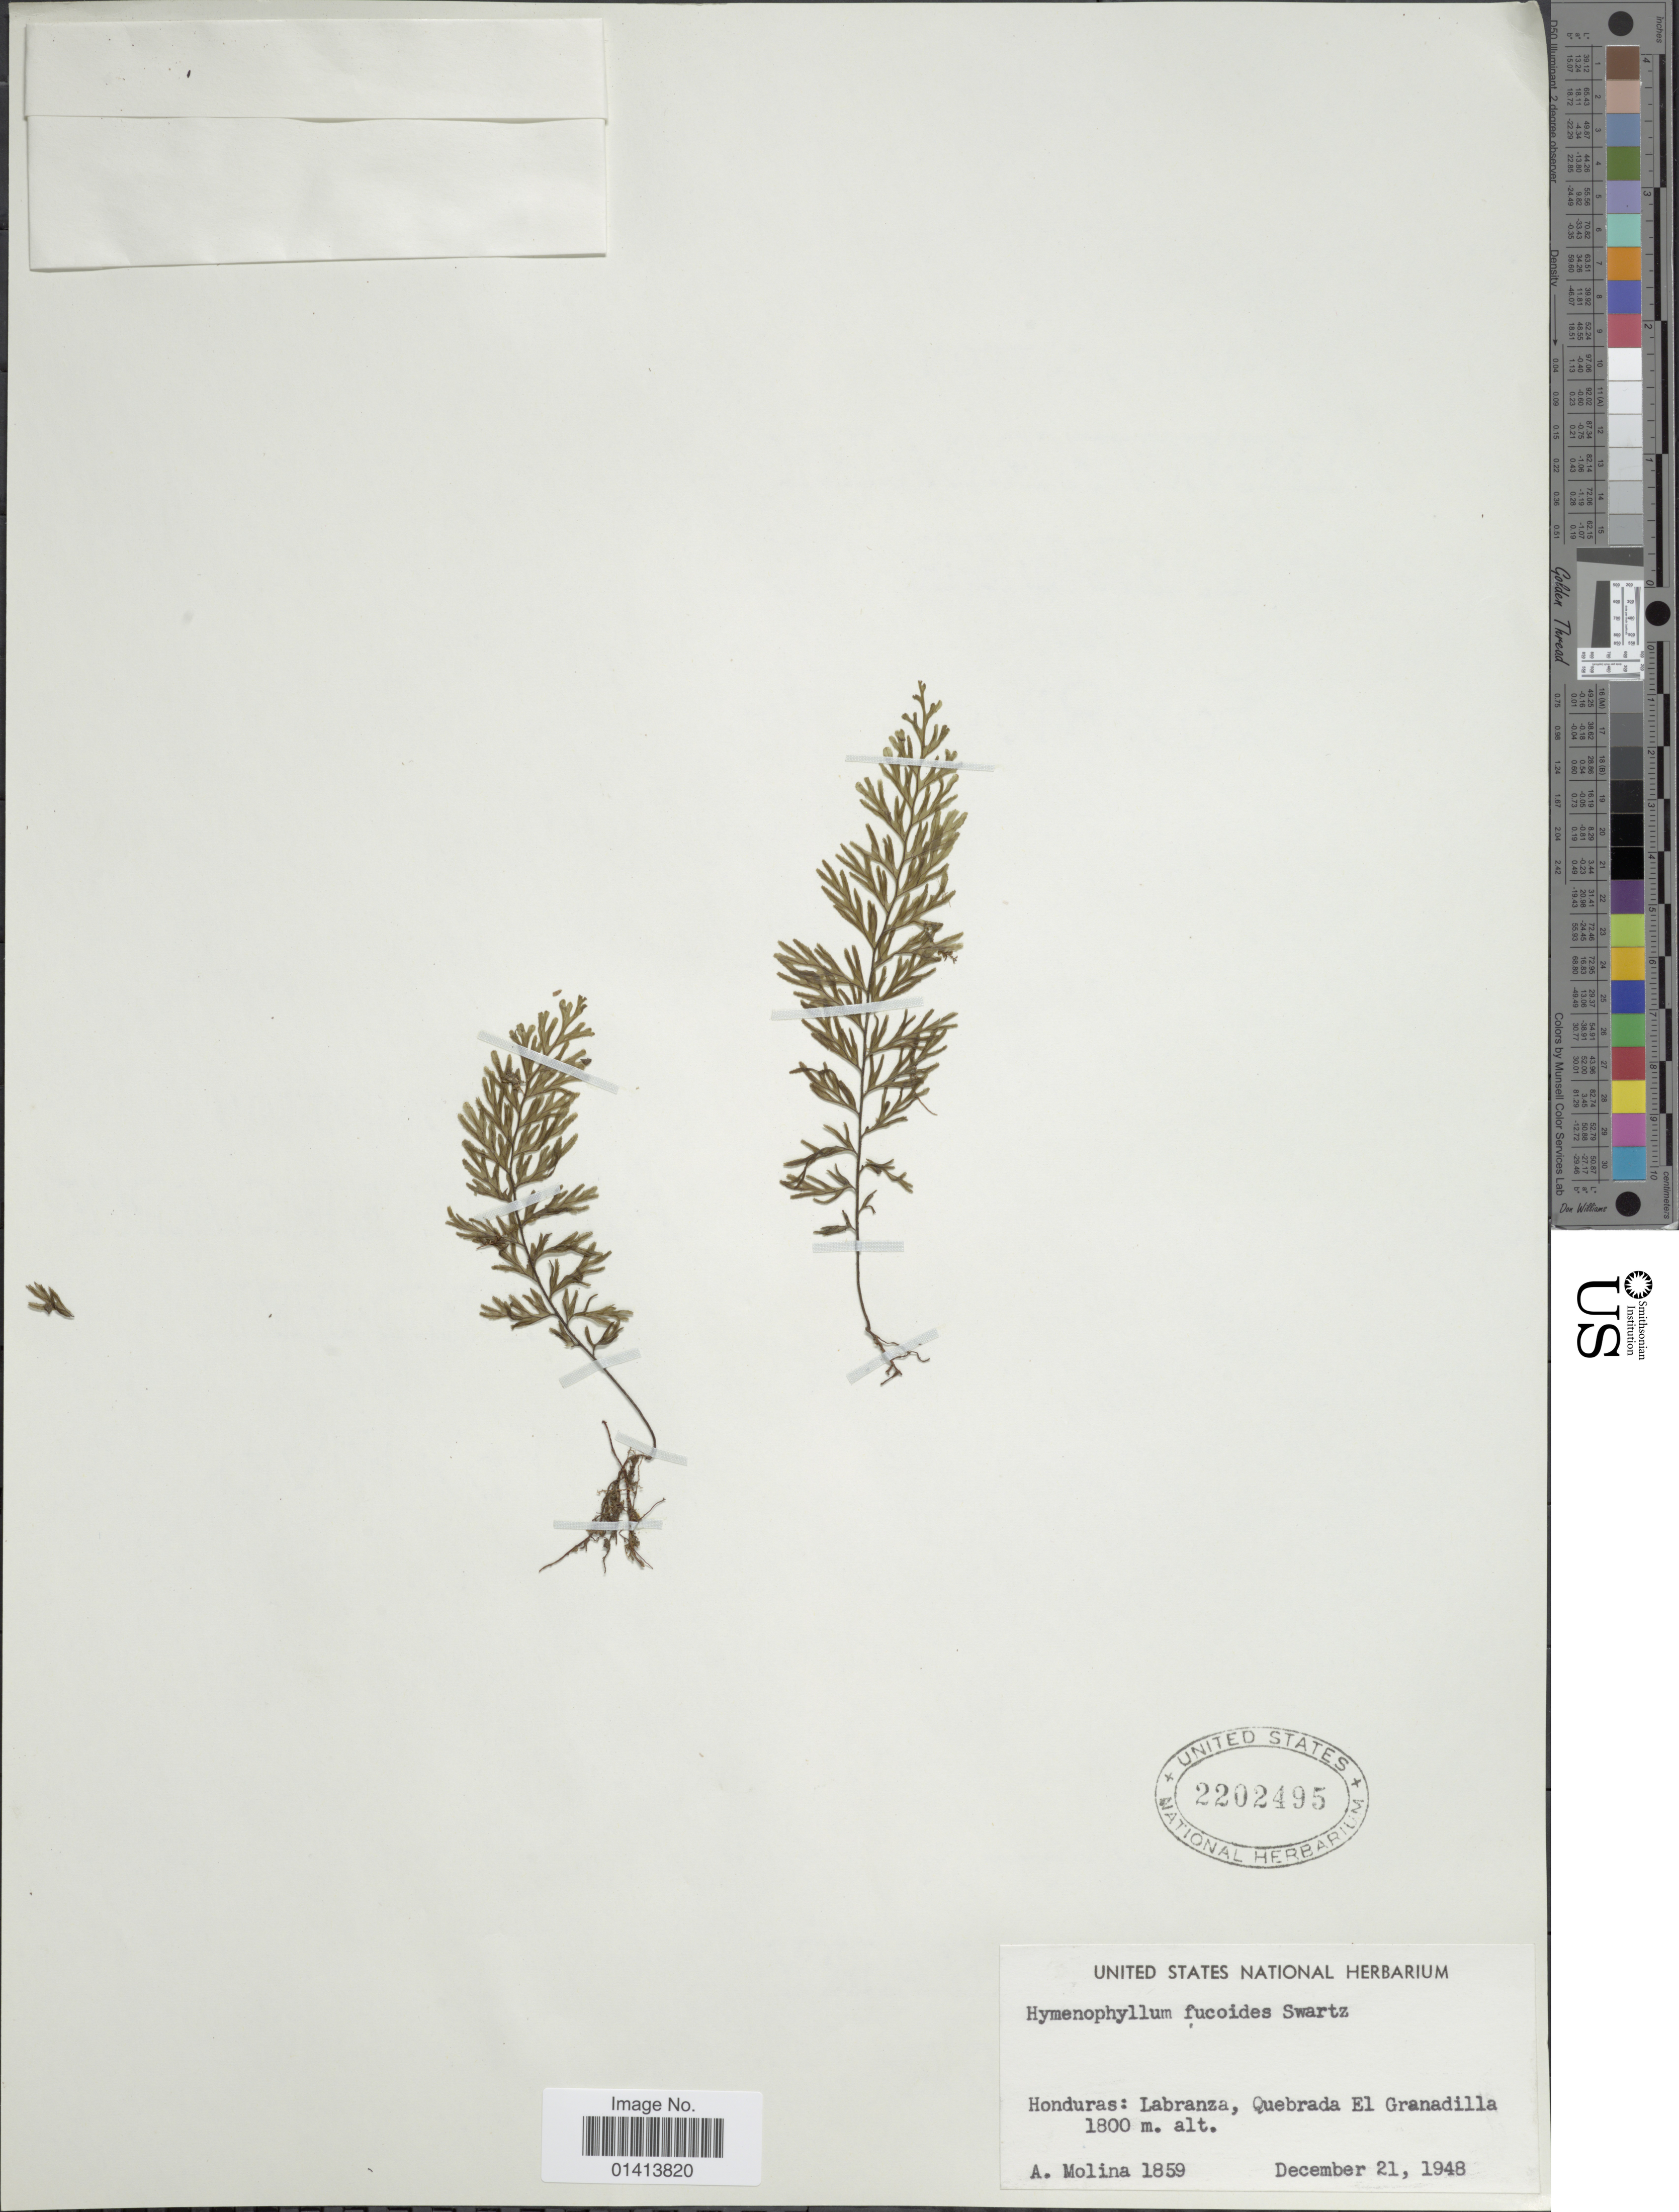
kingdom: Plantae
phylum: Tracheophyta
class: Polypodiopsida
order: Hymenophyllales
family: Hymenophyllaceae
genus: Hymenophyllum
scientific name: Hymenophyllum fucoides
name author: (Sw.) Sw.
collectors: A. Molina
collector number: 1859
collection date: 1948-12-21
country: Honduras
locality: Labranza,Quebrada El Granadilla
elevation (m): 1800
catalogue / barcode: US 2202495